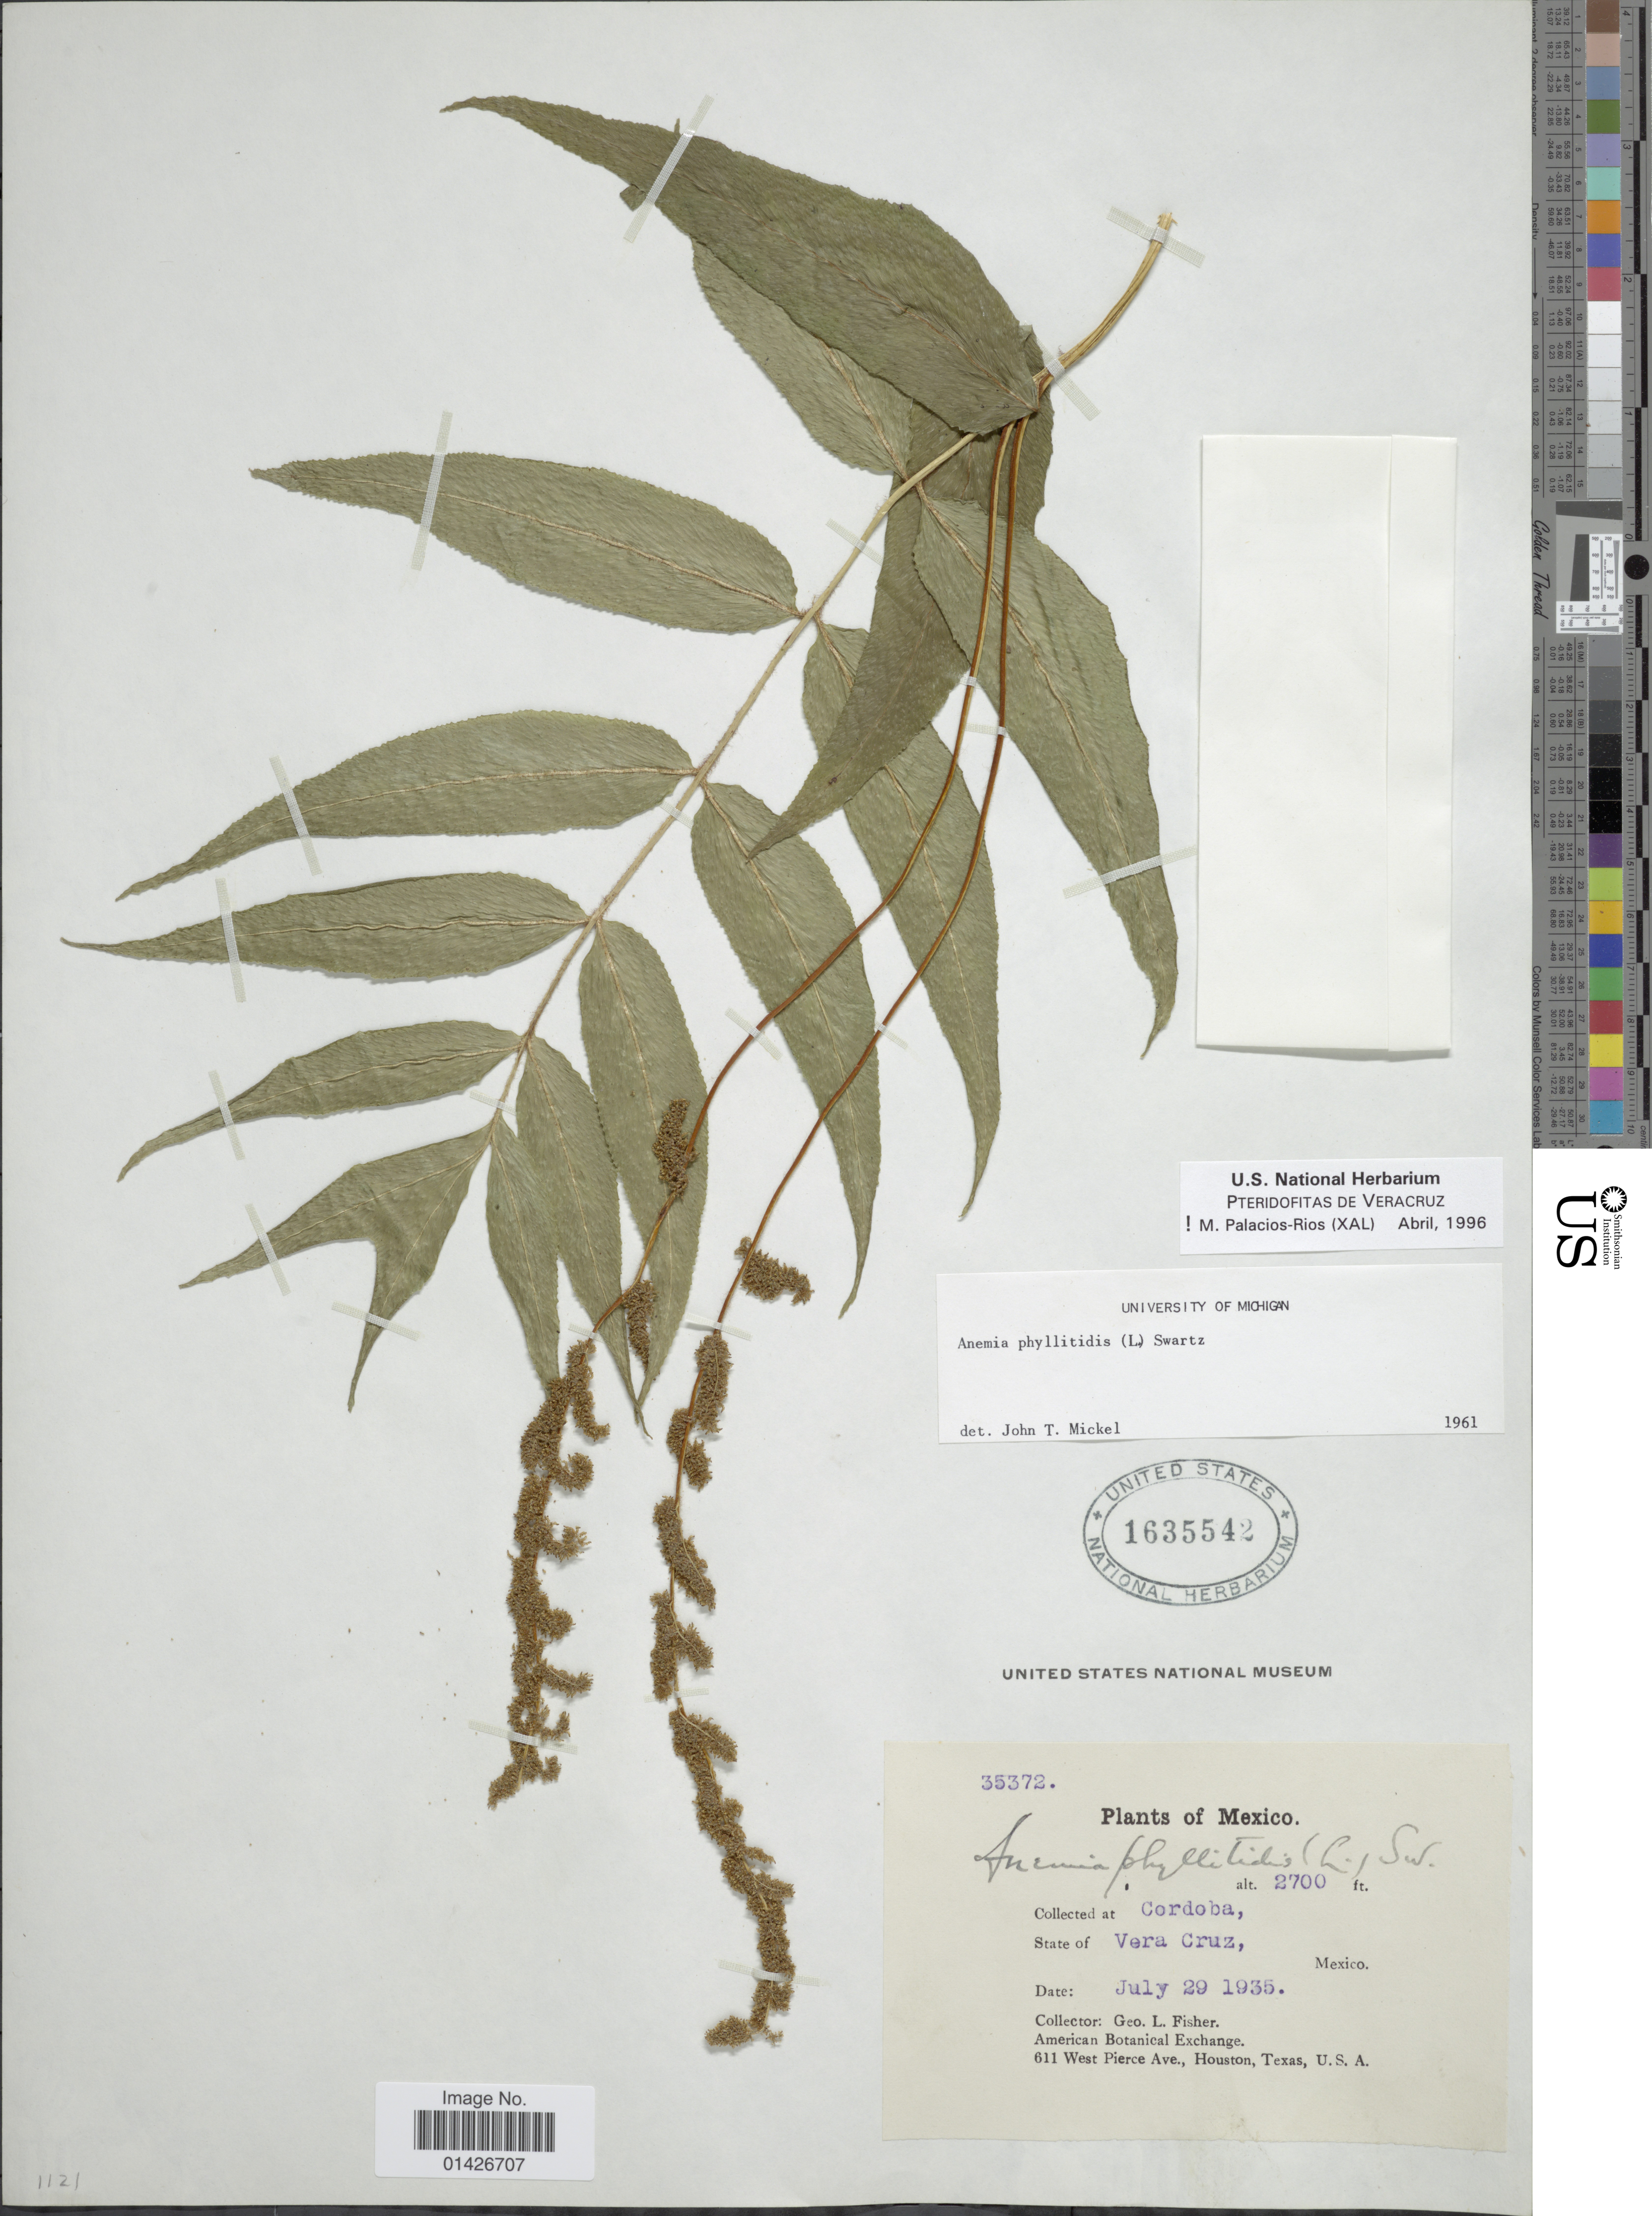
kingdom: Plantae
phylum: Tracheophyta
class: Polypodiopsida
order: Schizaeales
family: Anemiaceae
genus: Anemia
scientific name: Anemia phyllitidis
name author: (L.) Sw.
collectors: G. L. Fisher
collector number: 35372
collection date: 1935-07-29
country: Mexico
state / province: Veracruz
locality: Cordoba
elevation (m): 823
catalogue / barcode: US 1635542